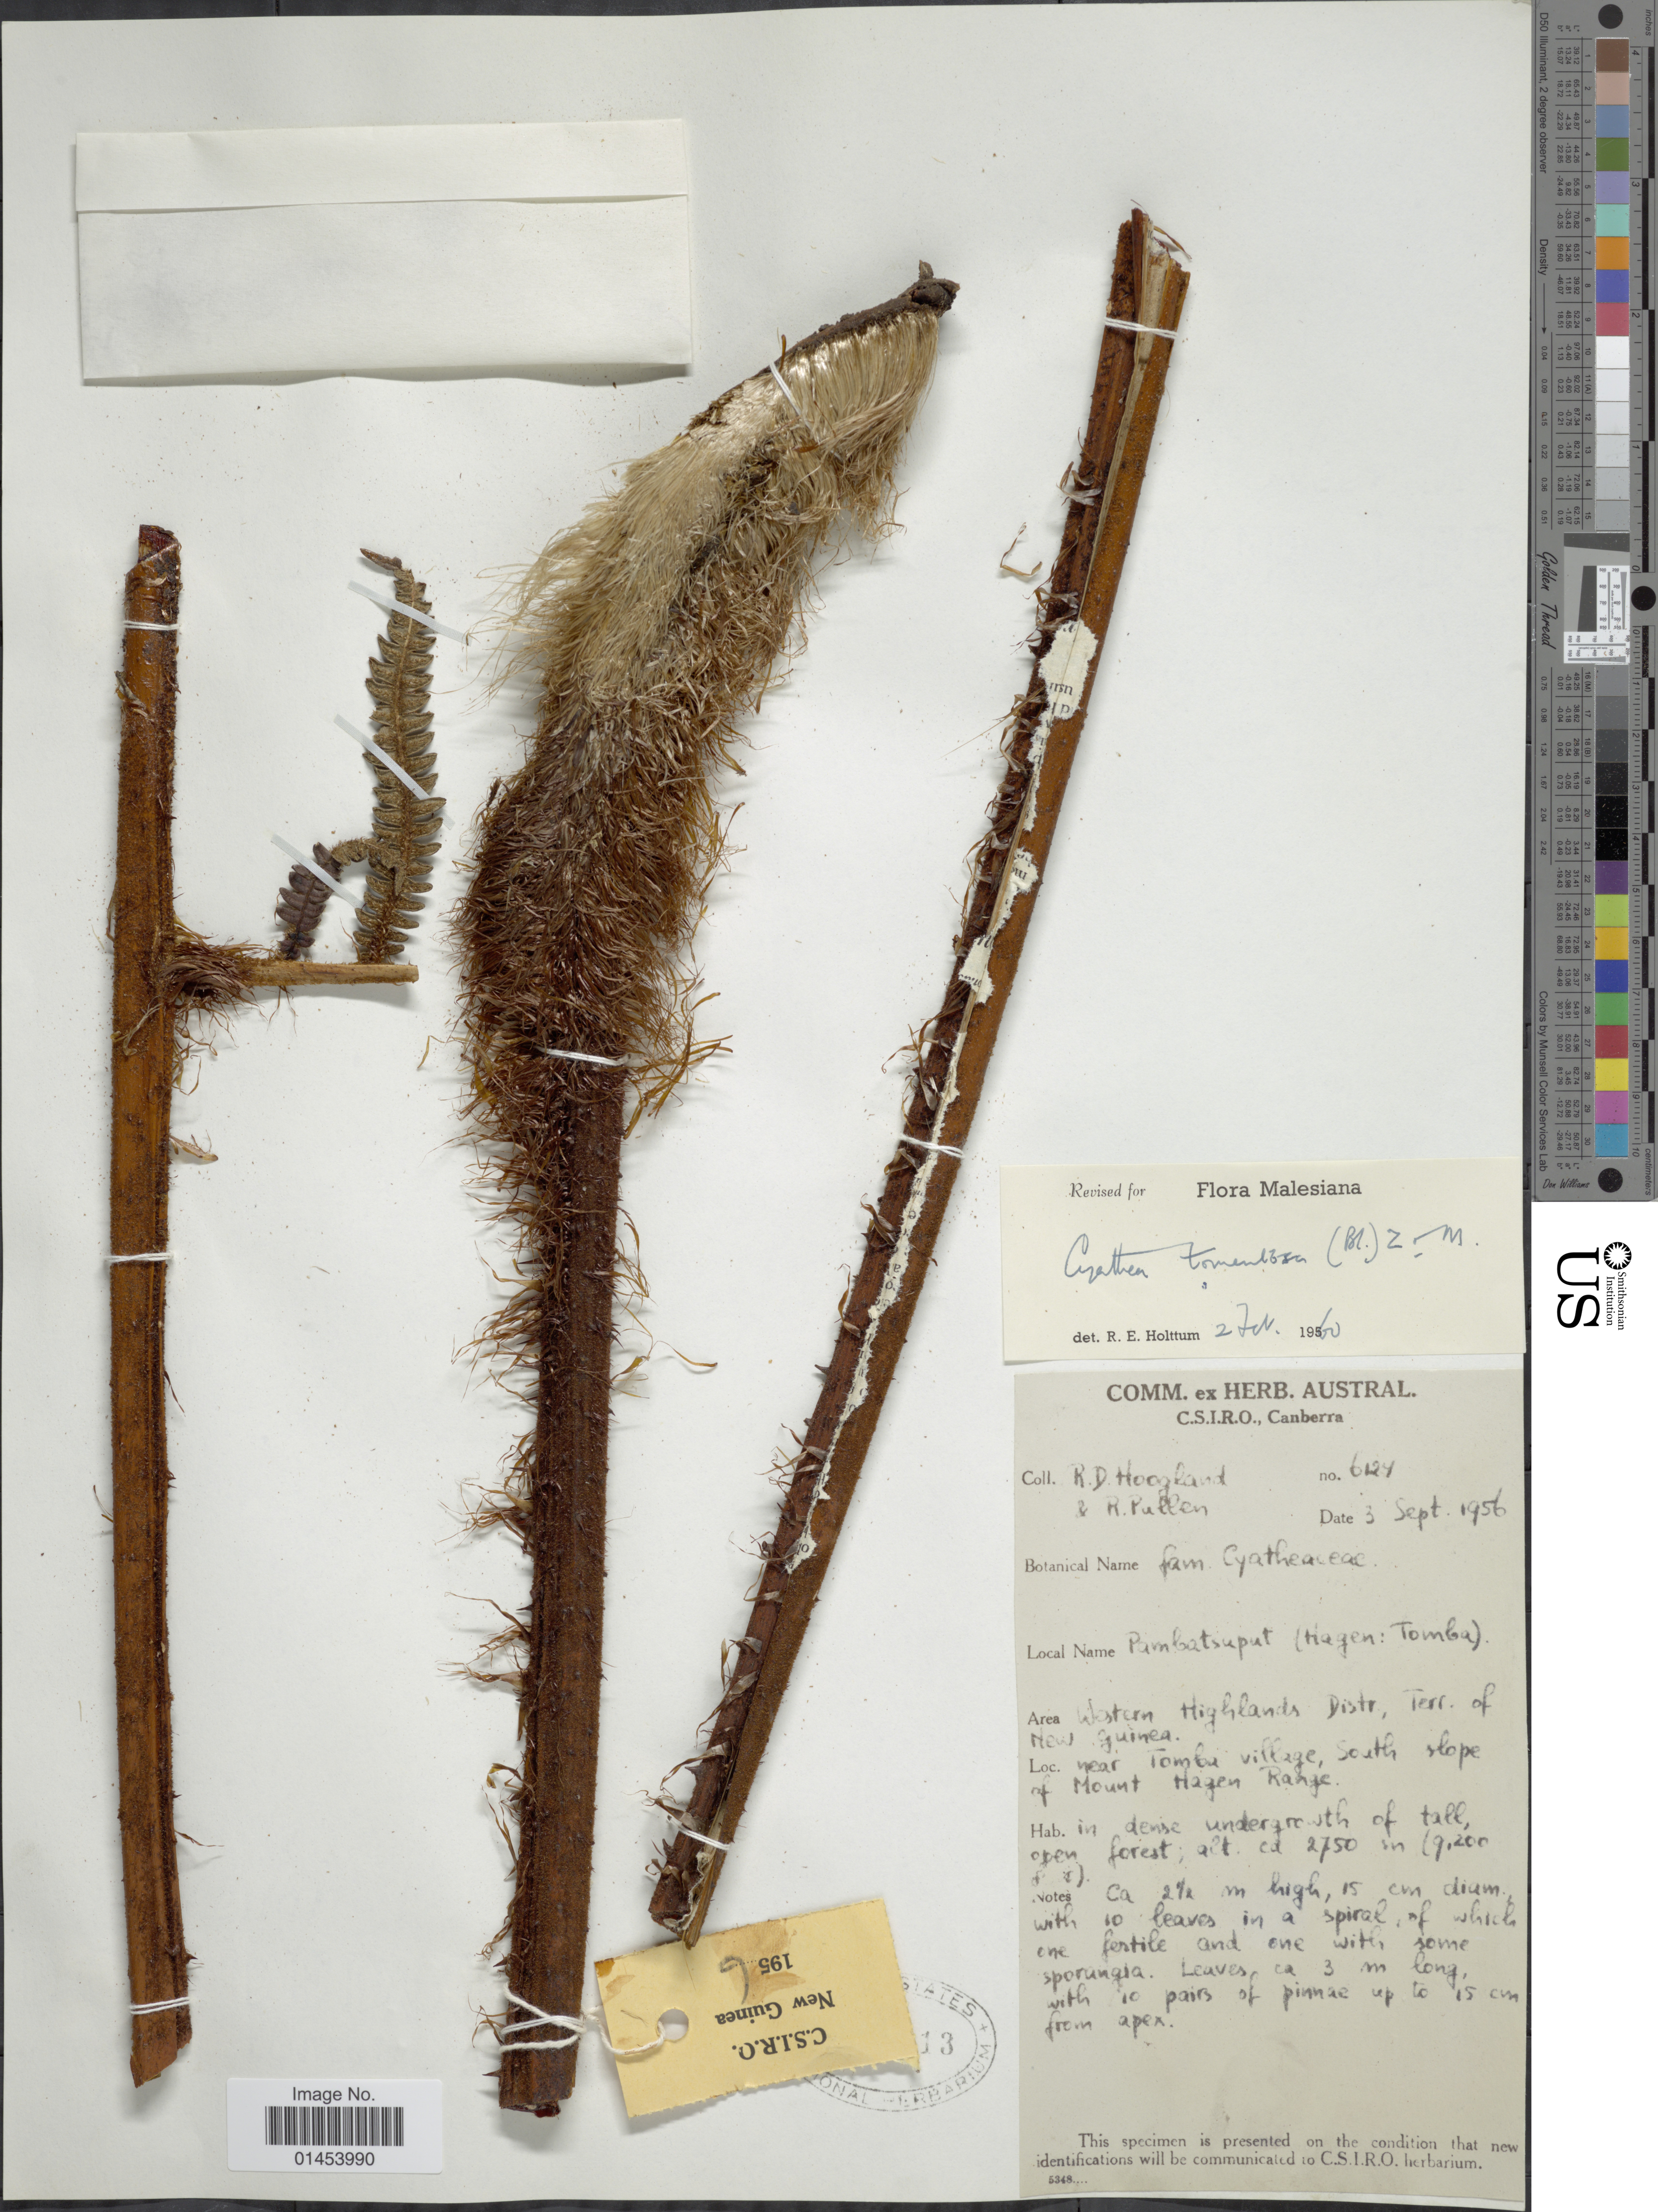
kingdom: Plantae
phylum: Tracheophyta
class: Polypodiopsida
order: Cyatheales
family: Cyatheaceae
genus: Cyathea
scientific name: Cyathea tomentosa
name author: (Blume) Zoll. & Moritzi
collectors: R. D. Hoogland & R. Pullen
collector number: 6124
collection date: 1956-09-03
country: Papua New Guinea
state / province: Western Highlands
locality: Area Western Highlands Distr, Terr. of New Guinea. Near Tombu village, South slope of Mount Hagen Range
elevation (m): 2750